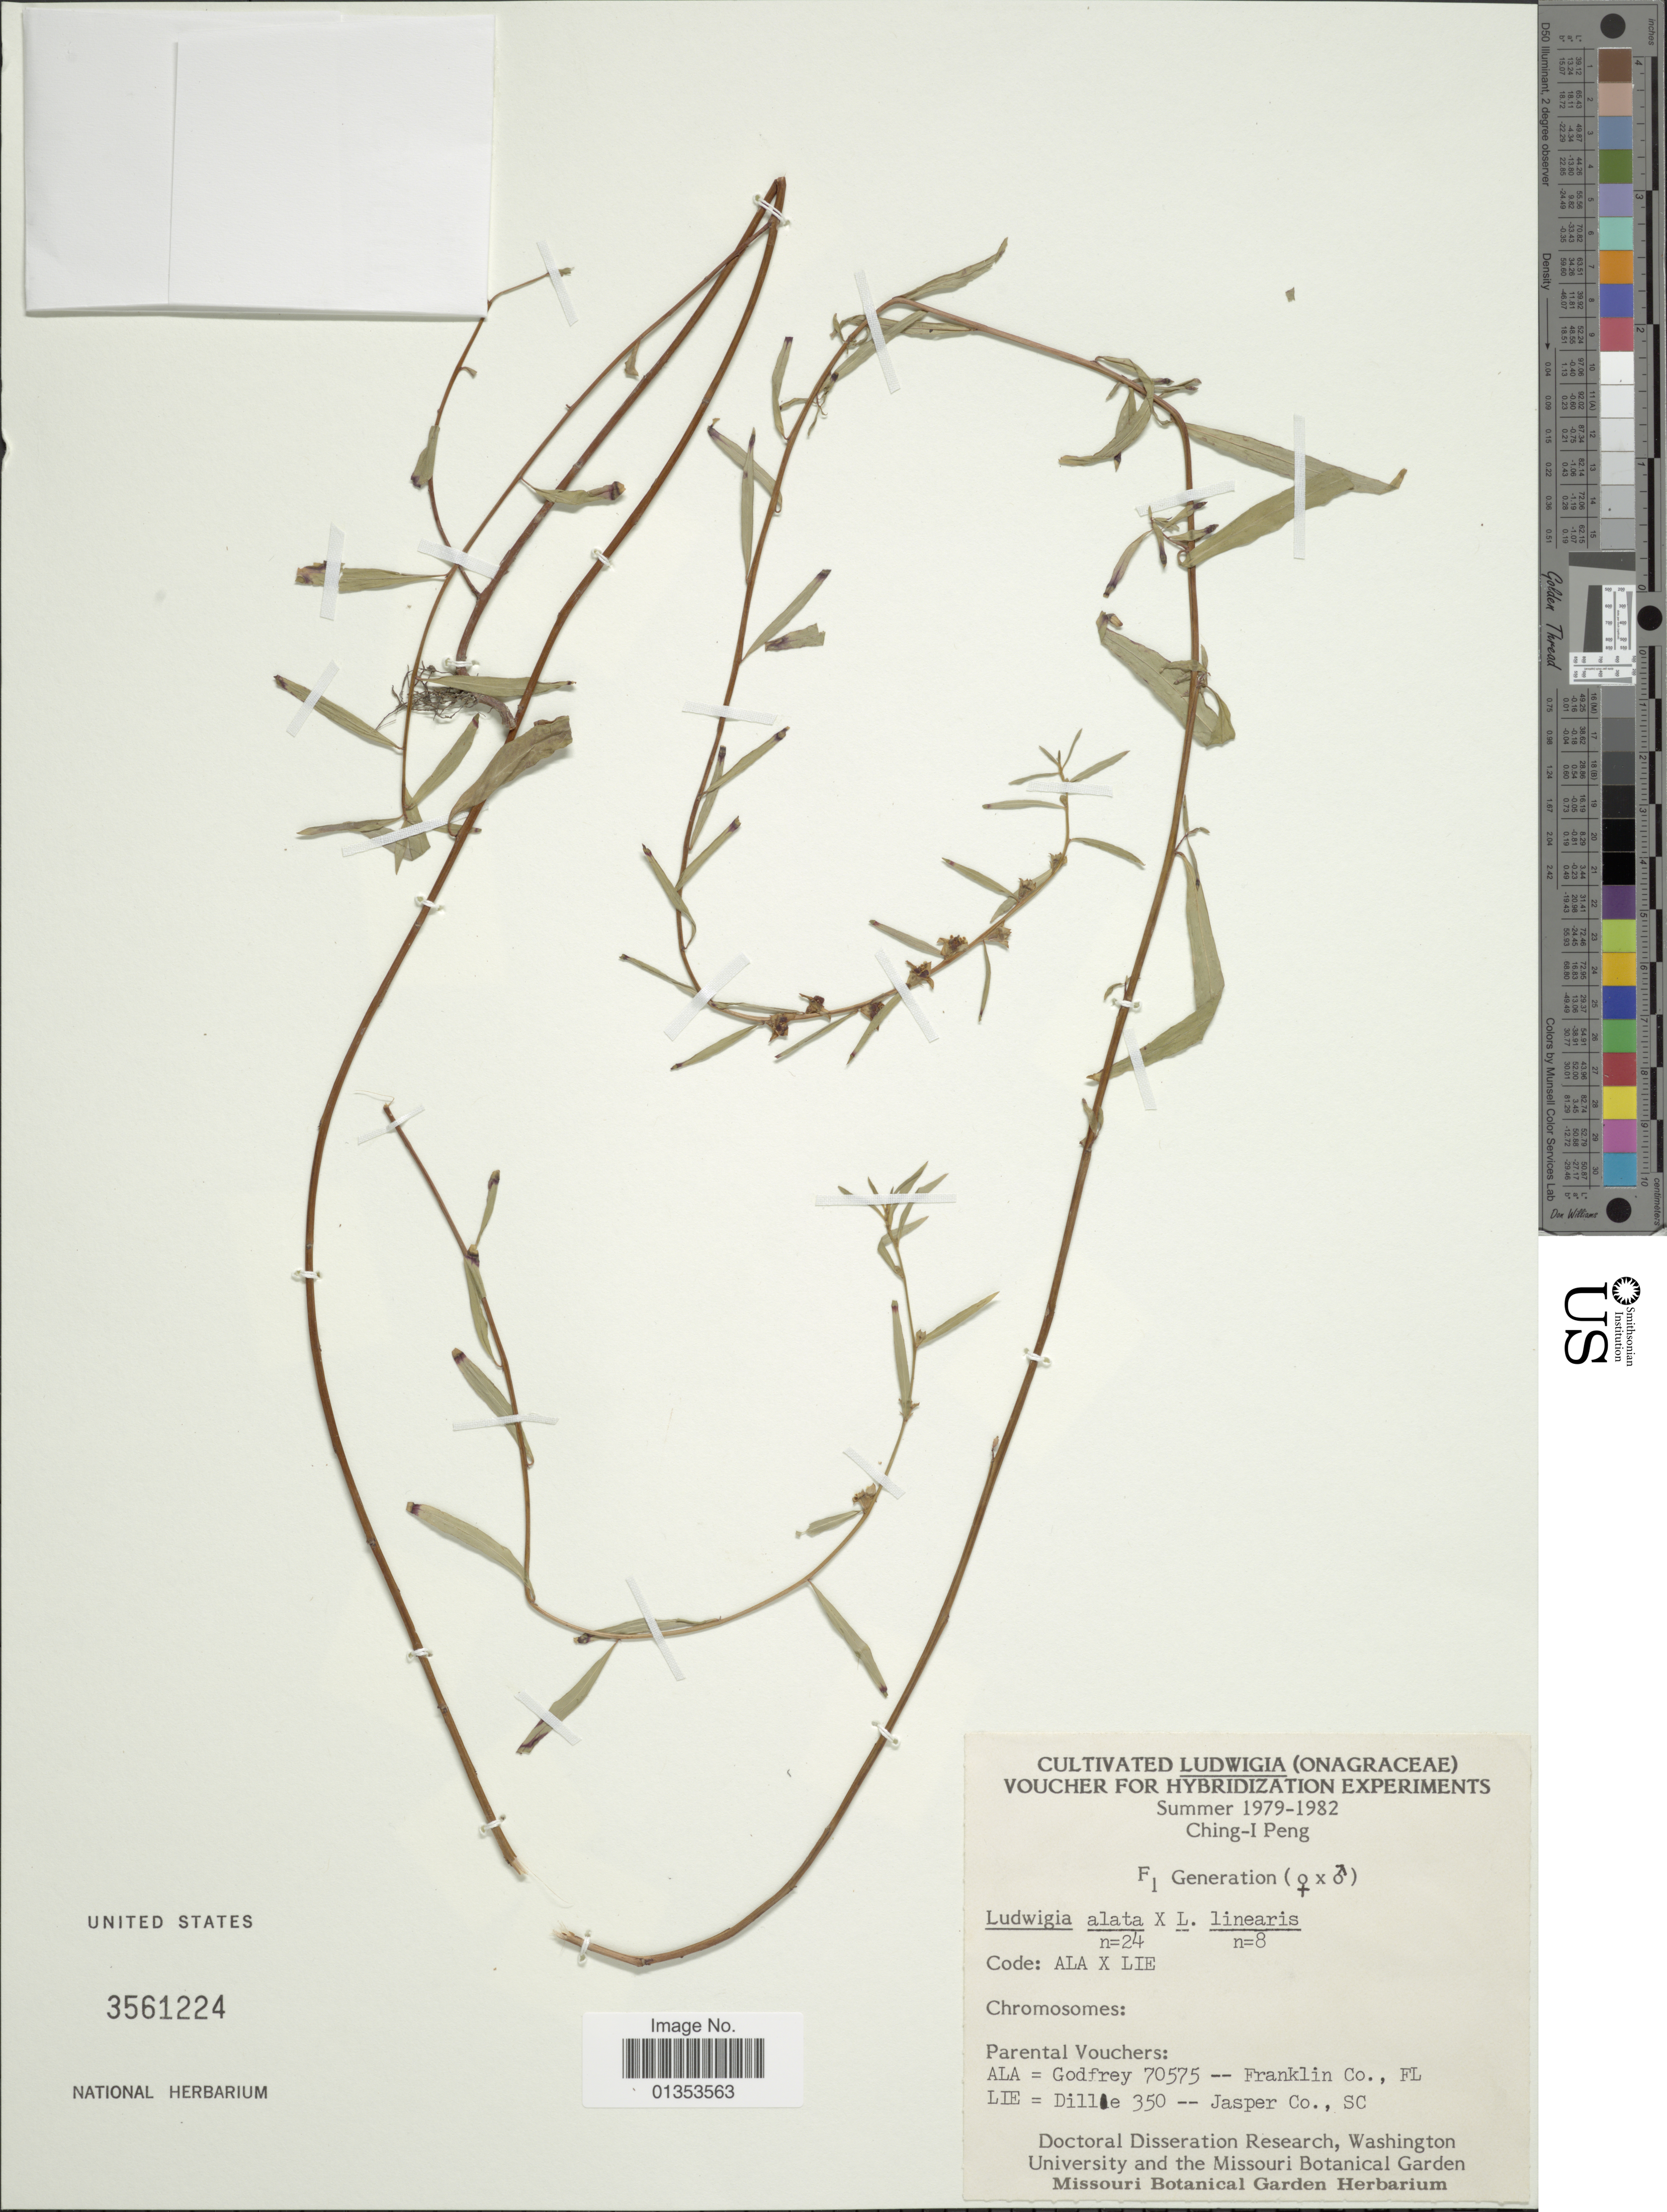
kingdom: Plantae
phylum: Tracheophyta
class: Magnoliopsida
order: Myrtales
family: Onagraceae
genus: Ludwigia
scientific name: Ludwigia alata x L. linearis Walter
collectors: C.-I Peng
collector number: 70575*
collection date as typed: Summer 1979 - 1982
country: United States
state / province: Missouri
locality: Cultivated at Missouri Botanical Garden Herbarium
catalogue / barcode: US 3561224